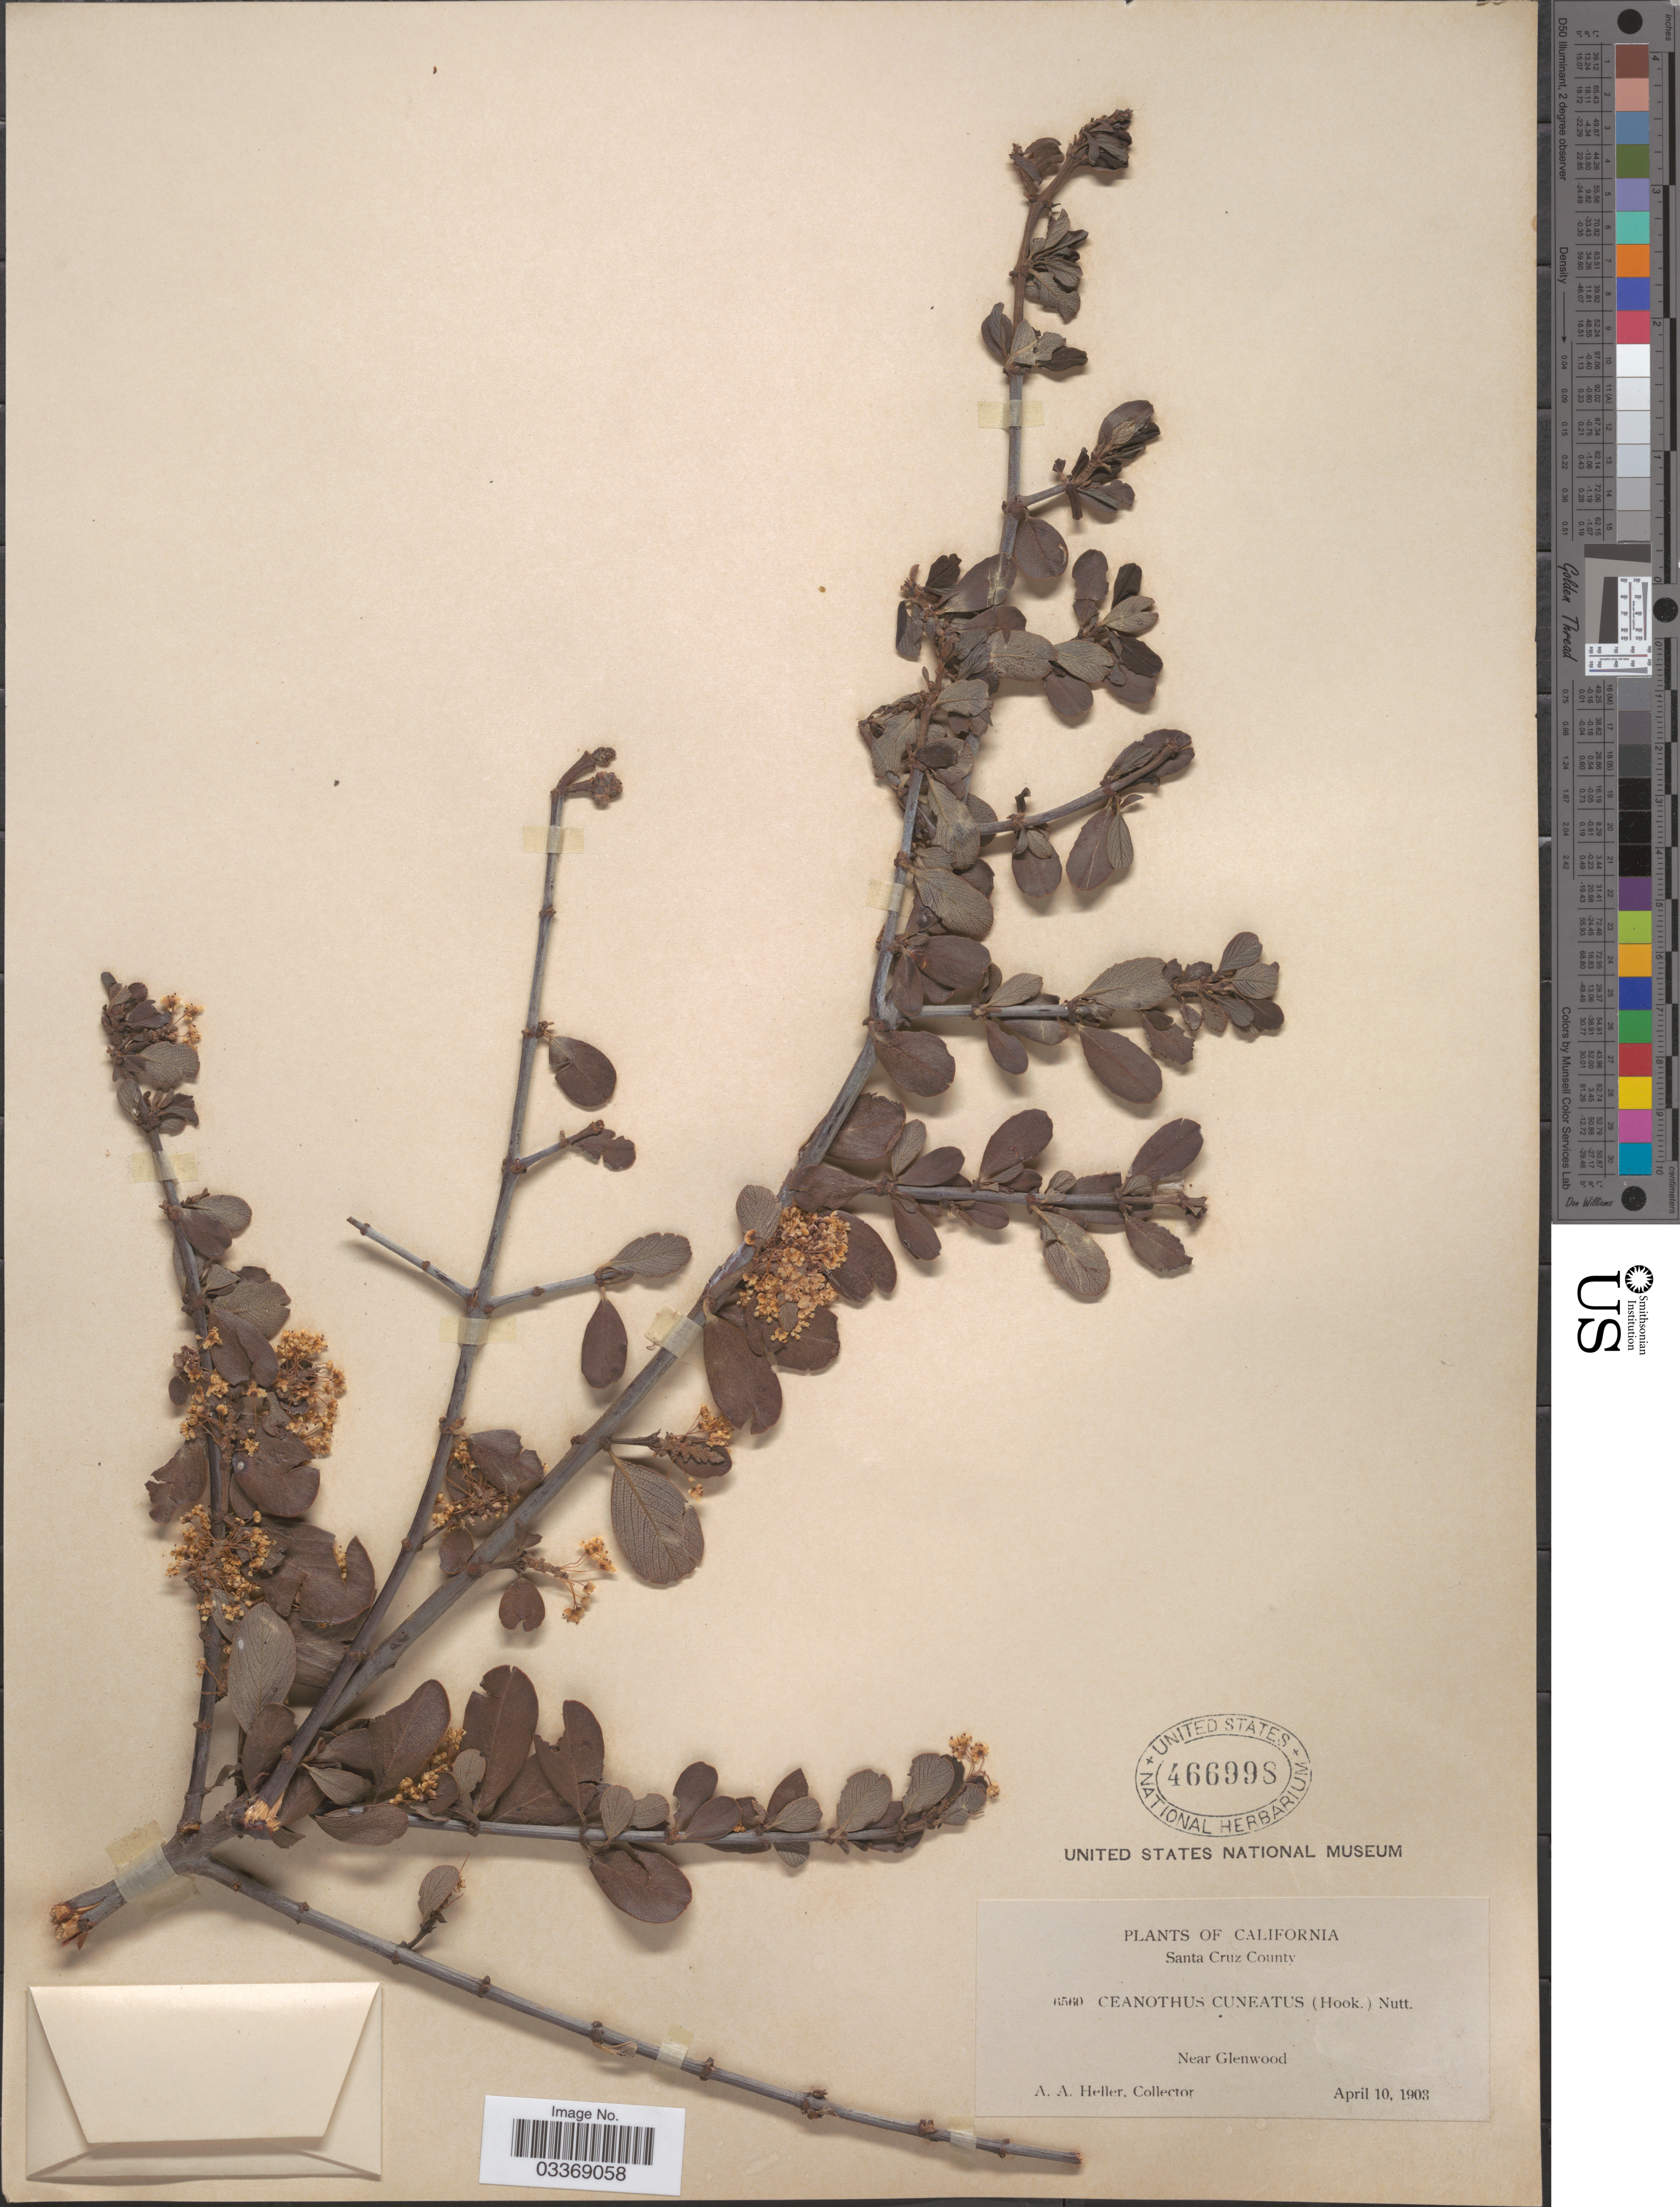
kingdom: Plantae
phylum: Tracheophyta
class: Magnoliopsida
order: Rosales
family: Rhamnaceae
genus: Ceanothus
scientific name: Ceanothus cuneatus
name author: (Hook.) Nutt.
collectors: A. A. Heller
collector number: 6560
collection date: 1903-04-10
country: United States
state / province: California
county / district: Santa Cruz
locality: Santa Cruz County. Near Glenwood.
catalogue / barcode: US 466998